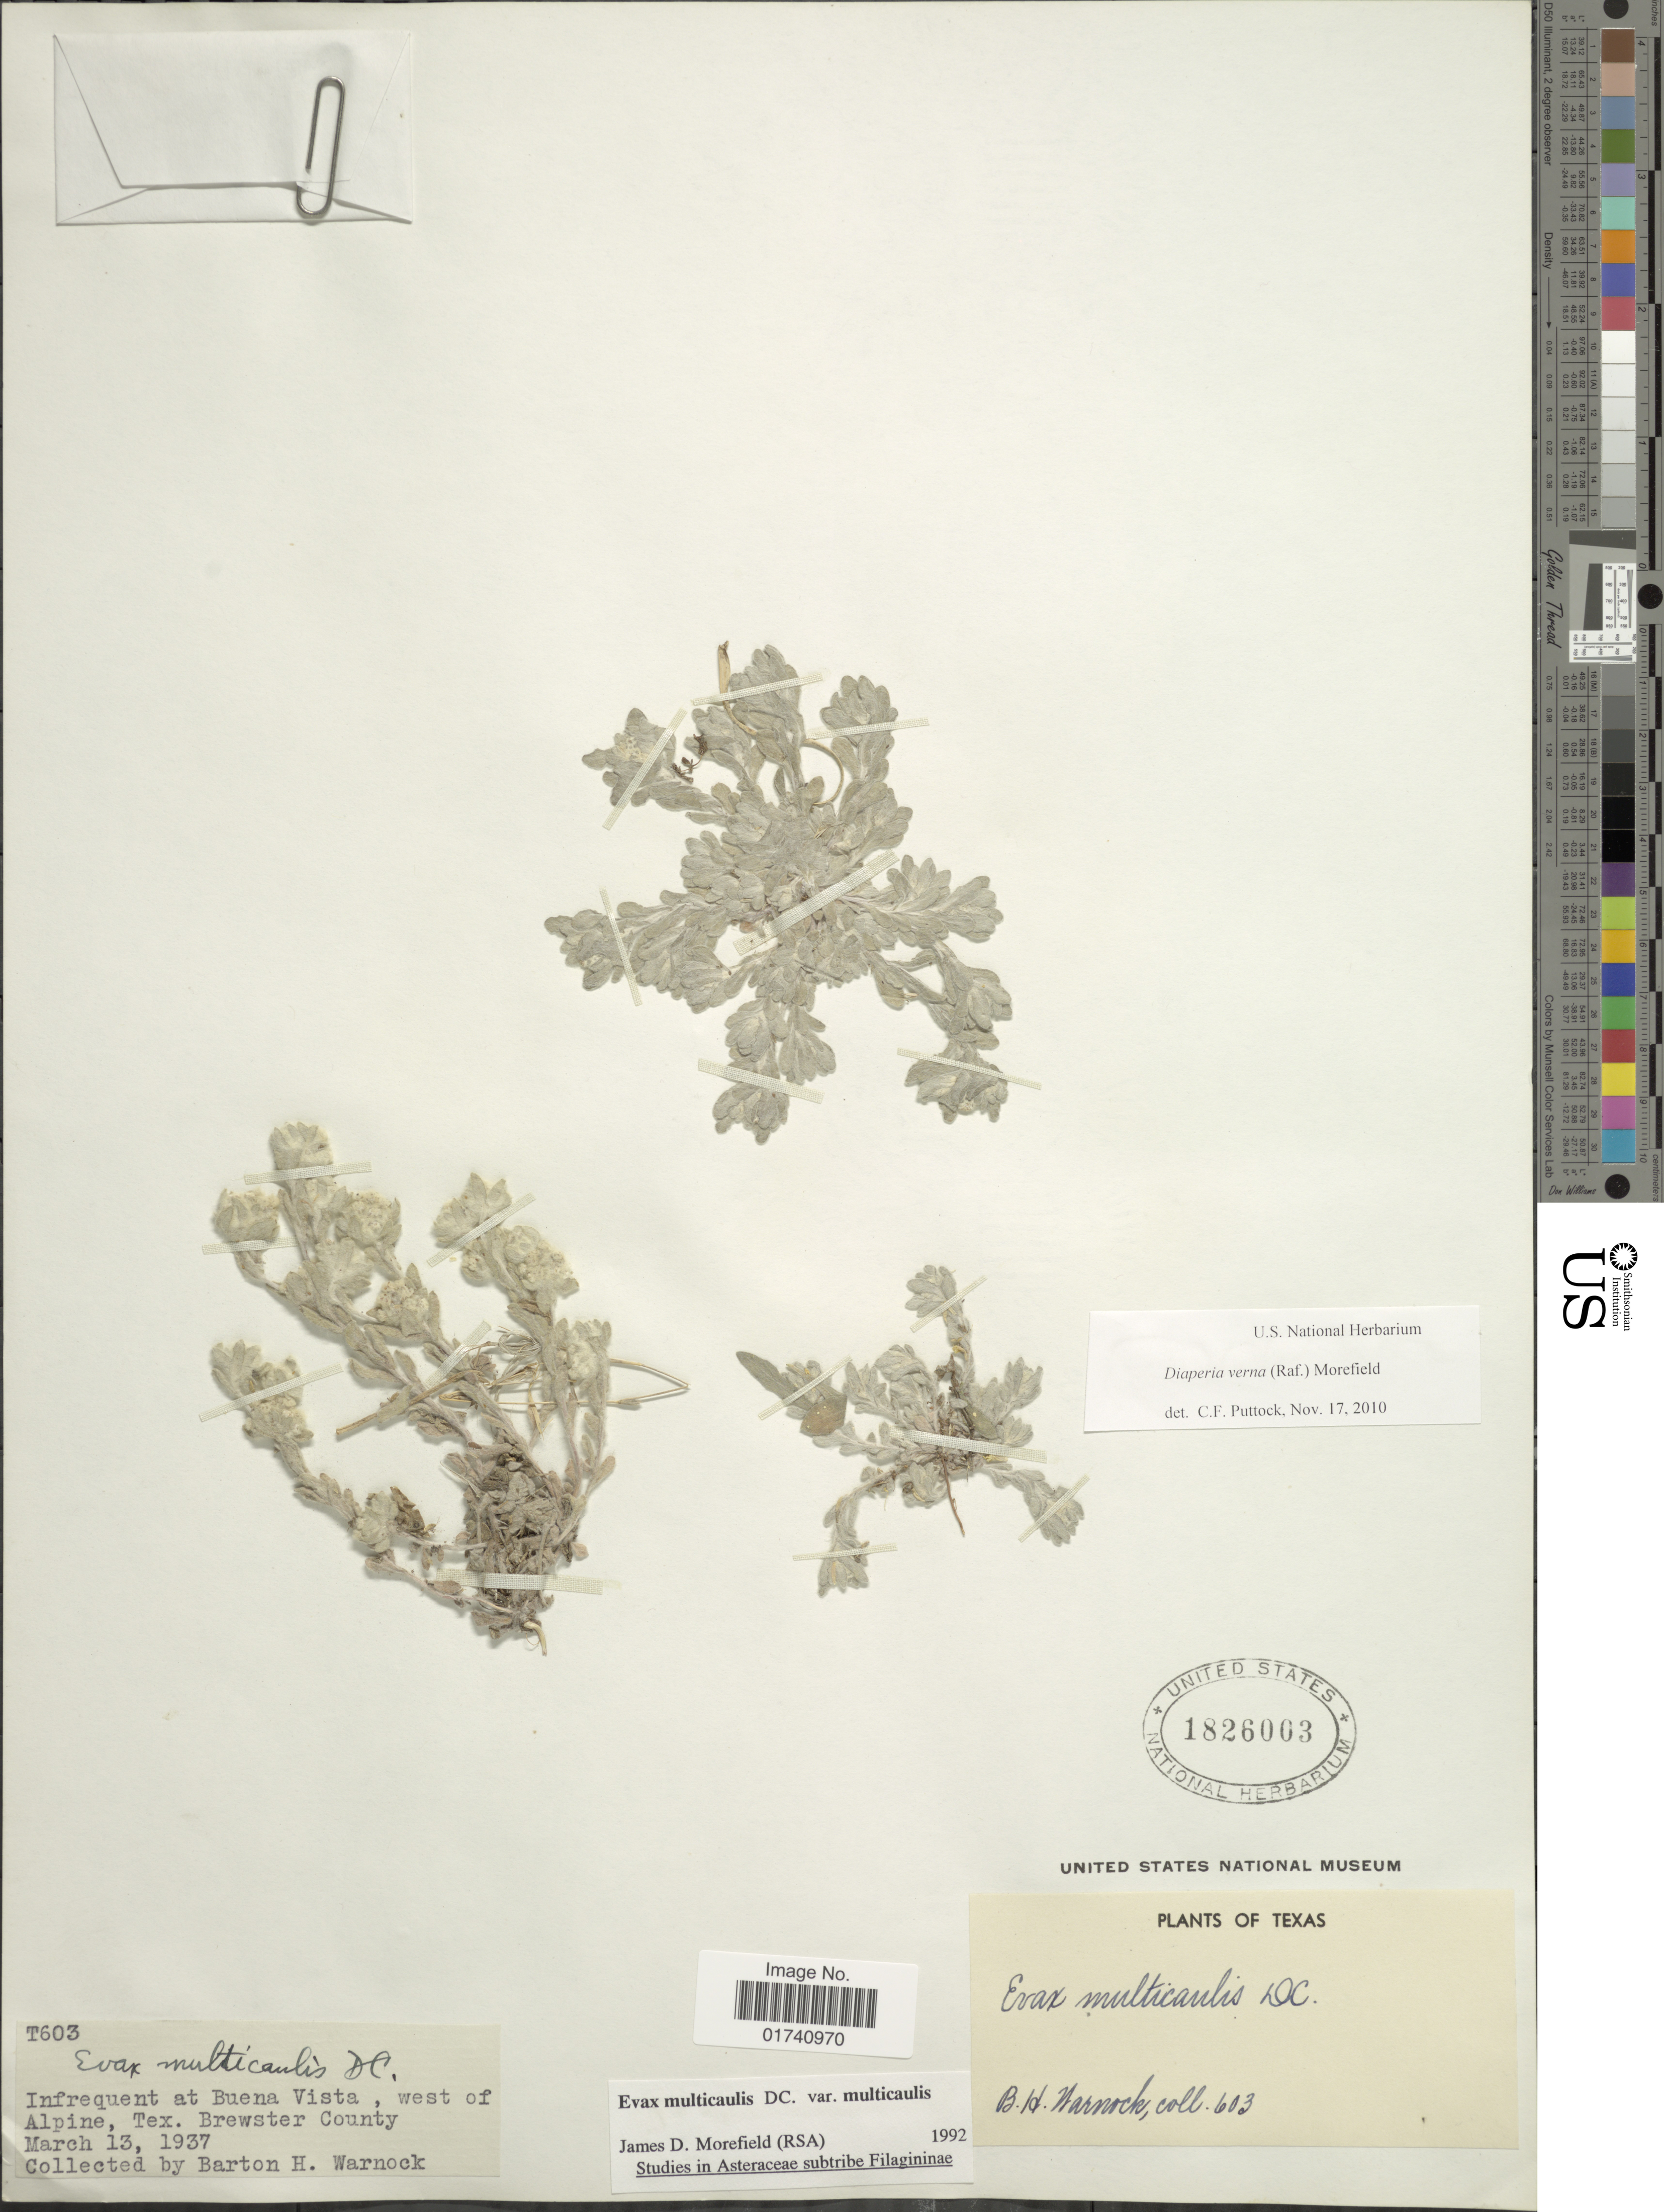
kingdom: Plantae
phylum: Tracheophyta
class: Magnoliopsida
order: Asterales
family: Asteraceae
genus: Diaperia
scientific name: Diaperia verna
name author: (Raf.) Morefield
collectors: B. H. Warnock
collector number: T603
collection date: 1937-03-13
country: United States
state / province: Texas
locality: Infrequent at Buena Vista, west of Alpine, Tex. Brewster County.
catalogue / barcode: US 1826003